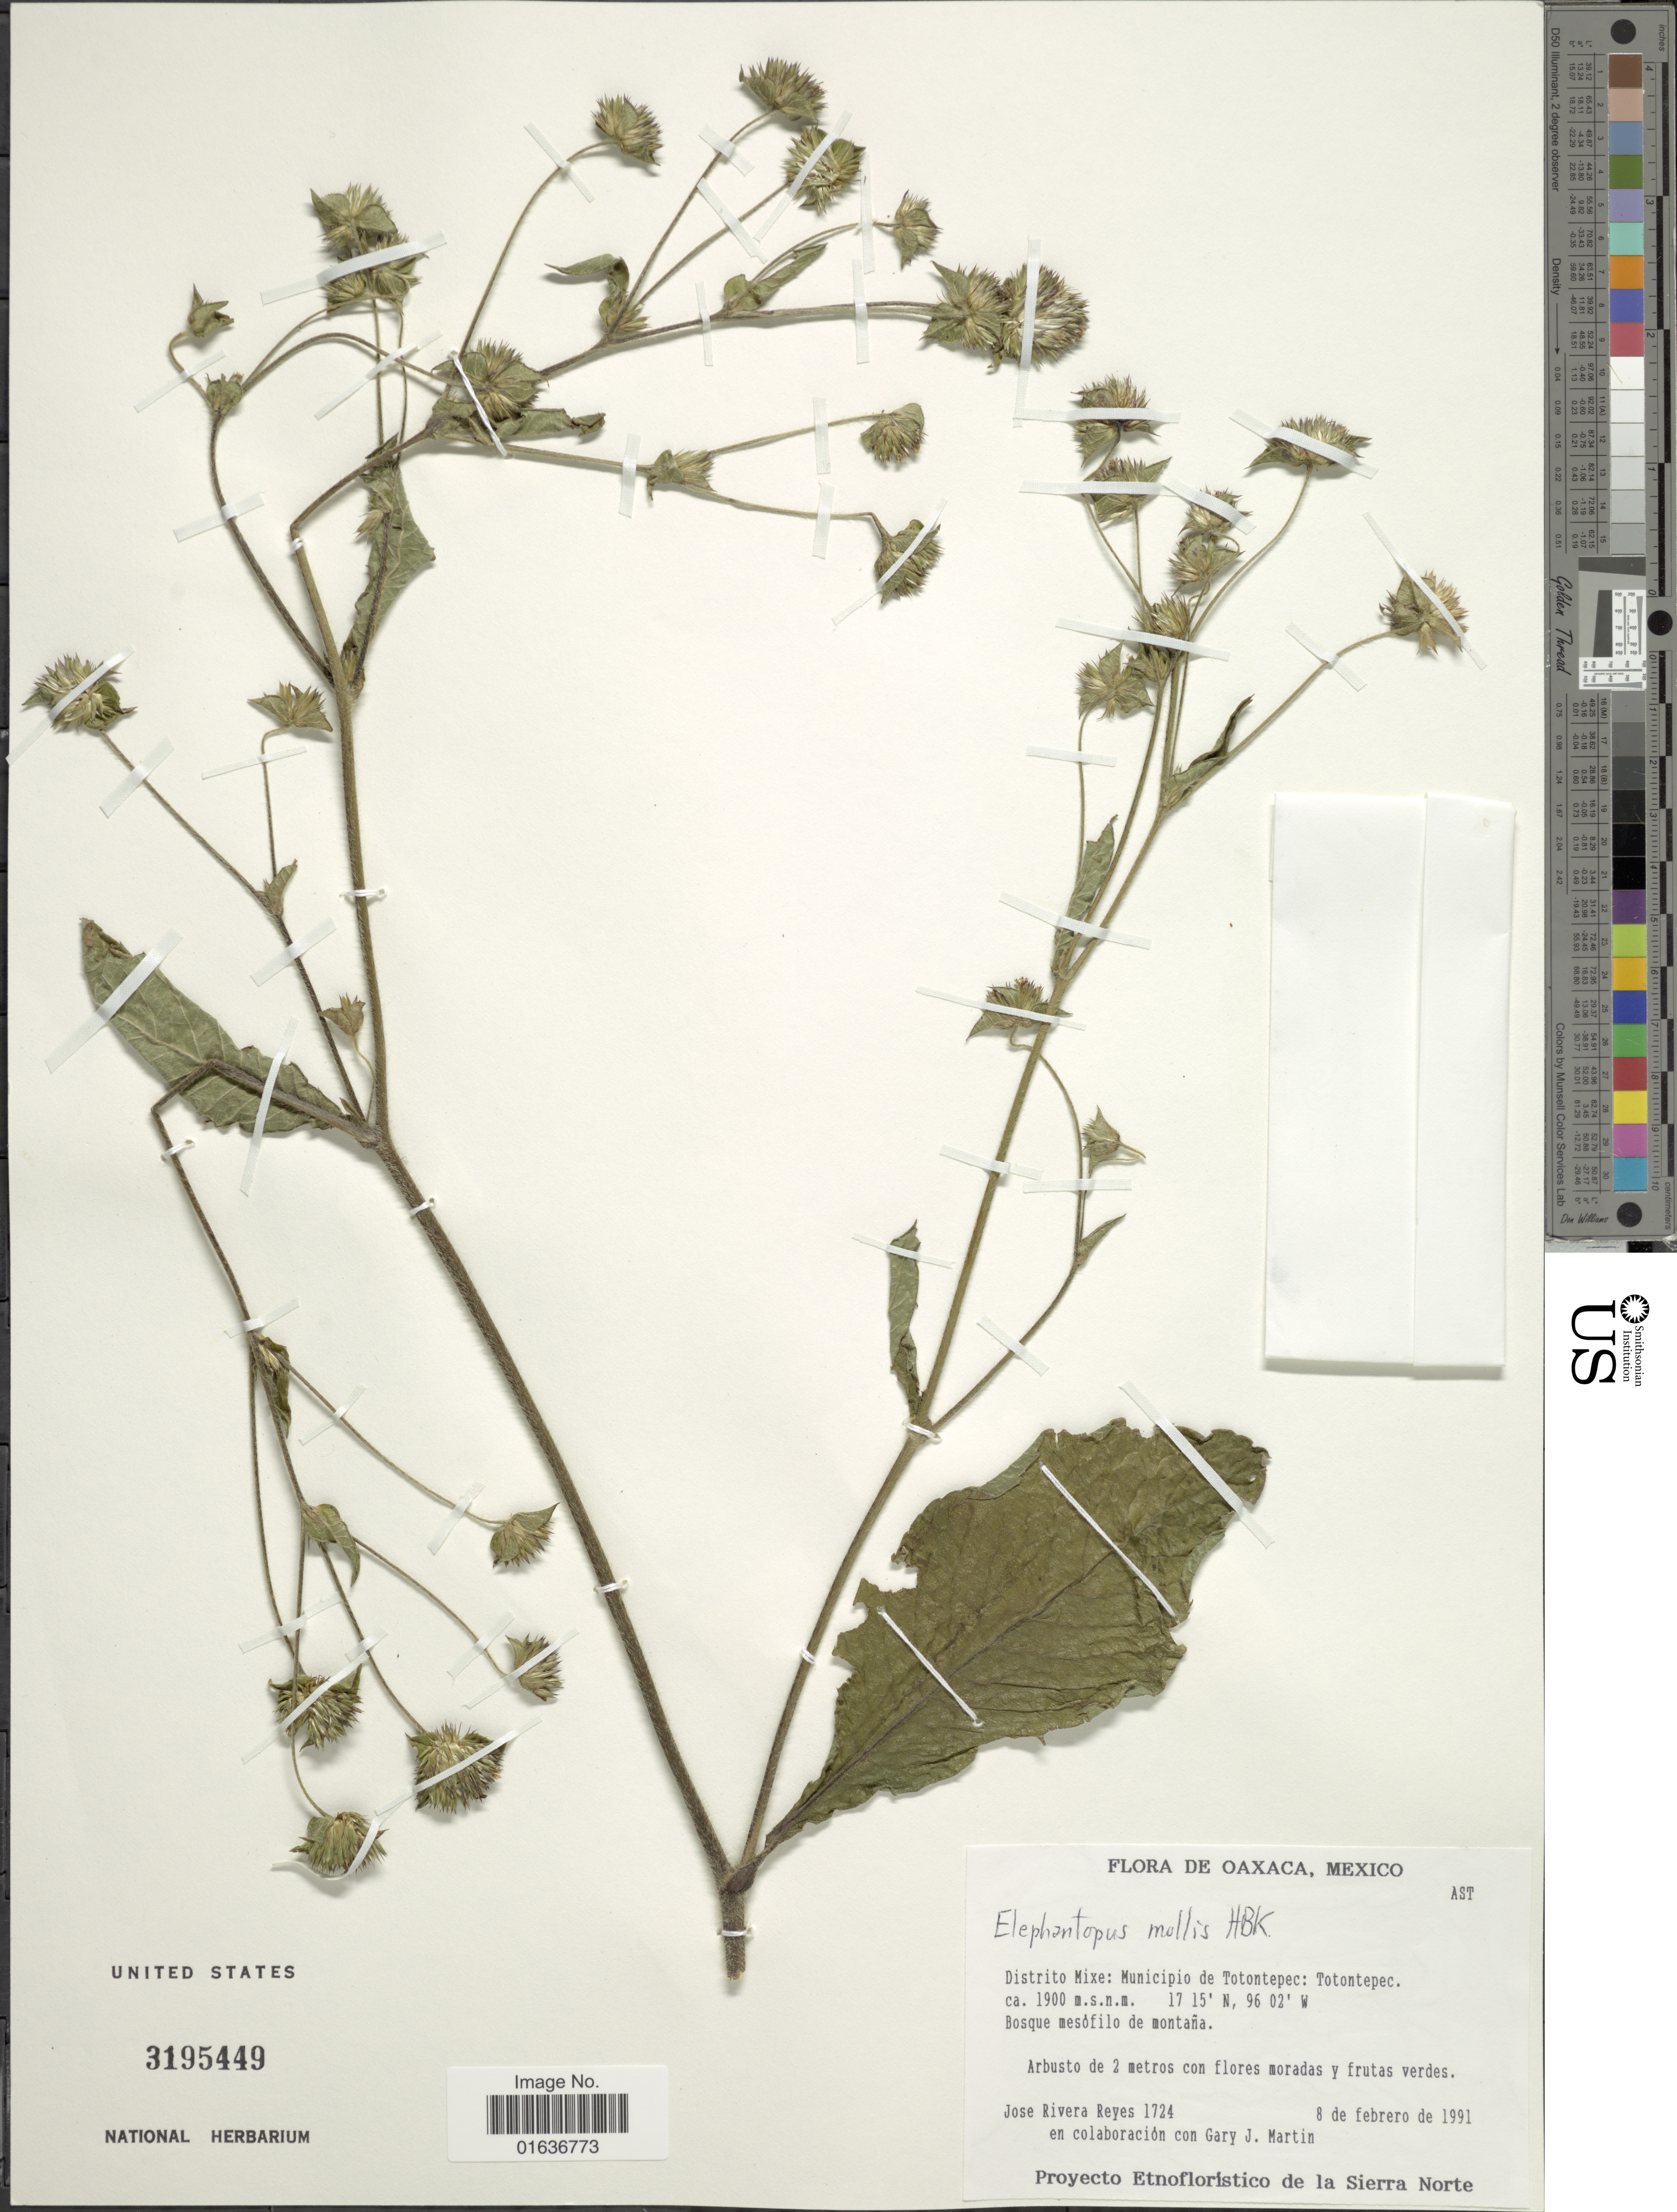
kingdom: Plantae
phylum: Tracheophyta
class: Magnoliopsida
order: Asterales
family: Asteraceae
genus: Elephantopus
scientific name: Elephantopus mollis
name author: Kunth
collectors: J. Reyes & G. J. Martin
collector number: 1724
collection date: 1991-02-08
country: Mexico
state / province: Oaxaca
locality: Distrito Mixe: Muncipio de Totontepec: Totontepec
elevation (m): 1900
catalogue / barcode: US 3195449